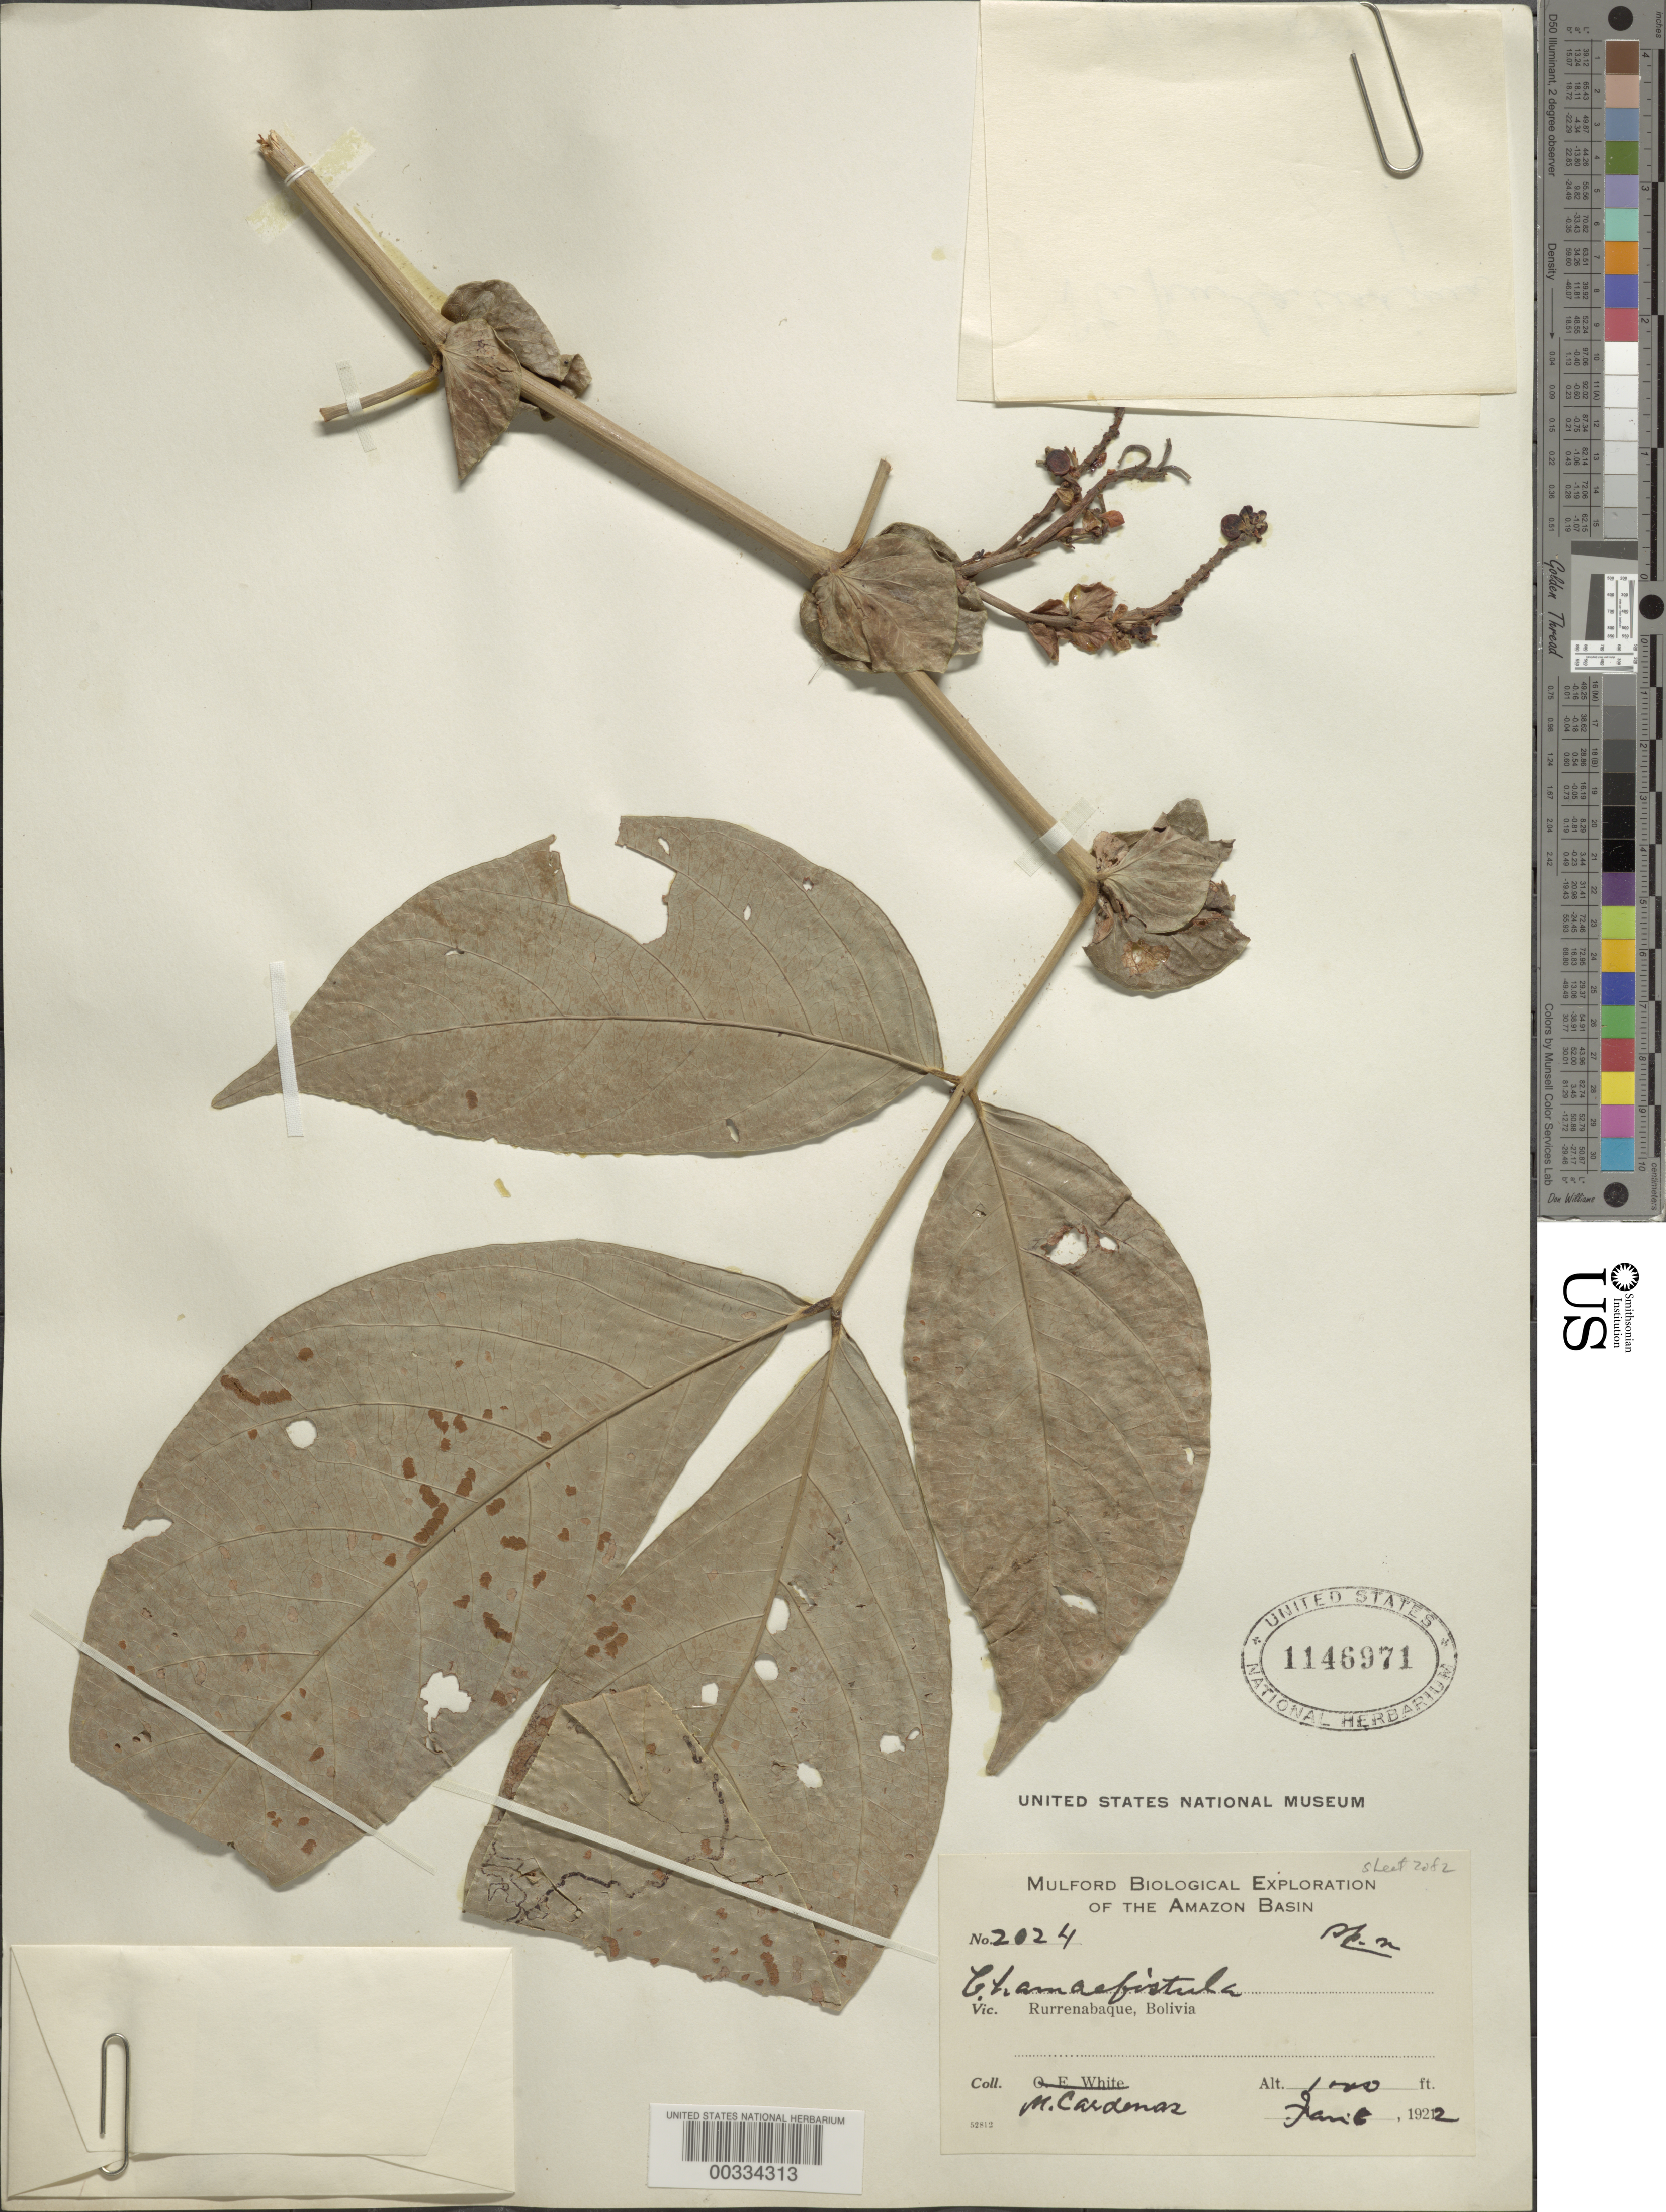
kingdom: Plantae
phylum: Tracheophyta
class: Magnoliopsida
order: Fabales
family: Fabaceae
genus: Senna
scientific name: Senna herzogii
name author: (Harms) H.S. Irwin & Barneby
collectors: M. Cárdenas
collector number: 2024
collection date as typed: Jan. 6, 1922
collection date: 1922-01-06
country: Bolivia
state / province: Beni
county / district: José Ballivián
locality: Rurrenabaque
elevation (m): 305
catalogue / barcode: US 1146971